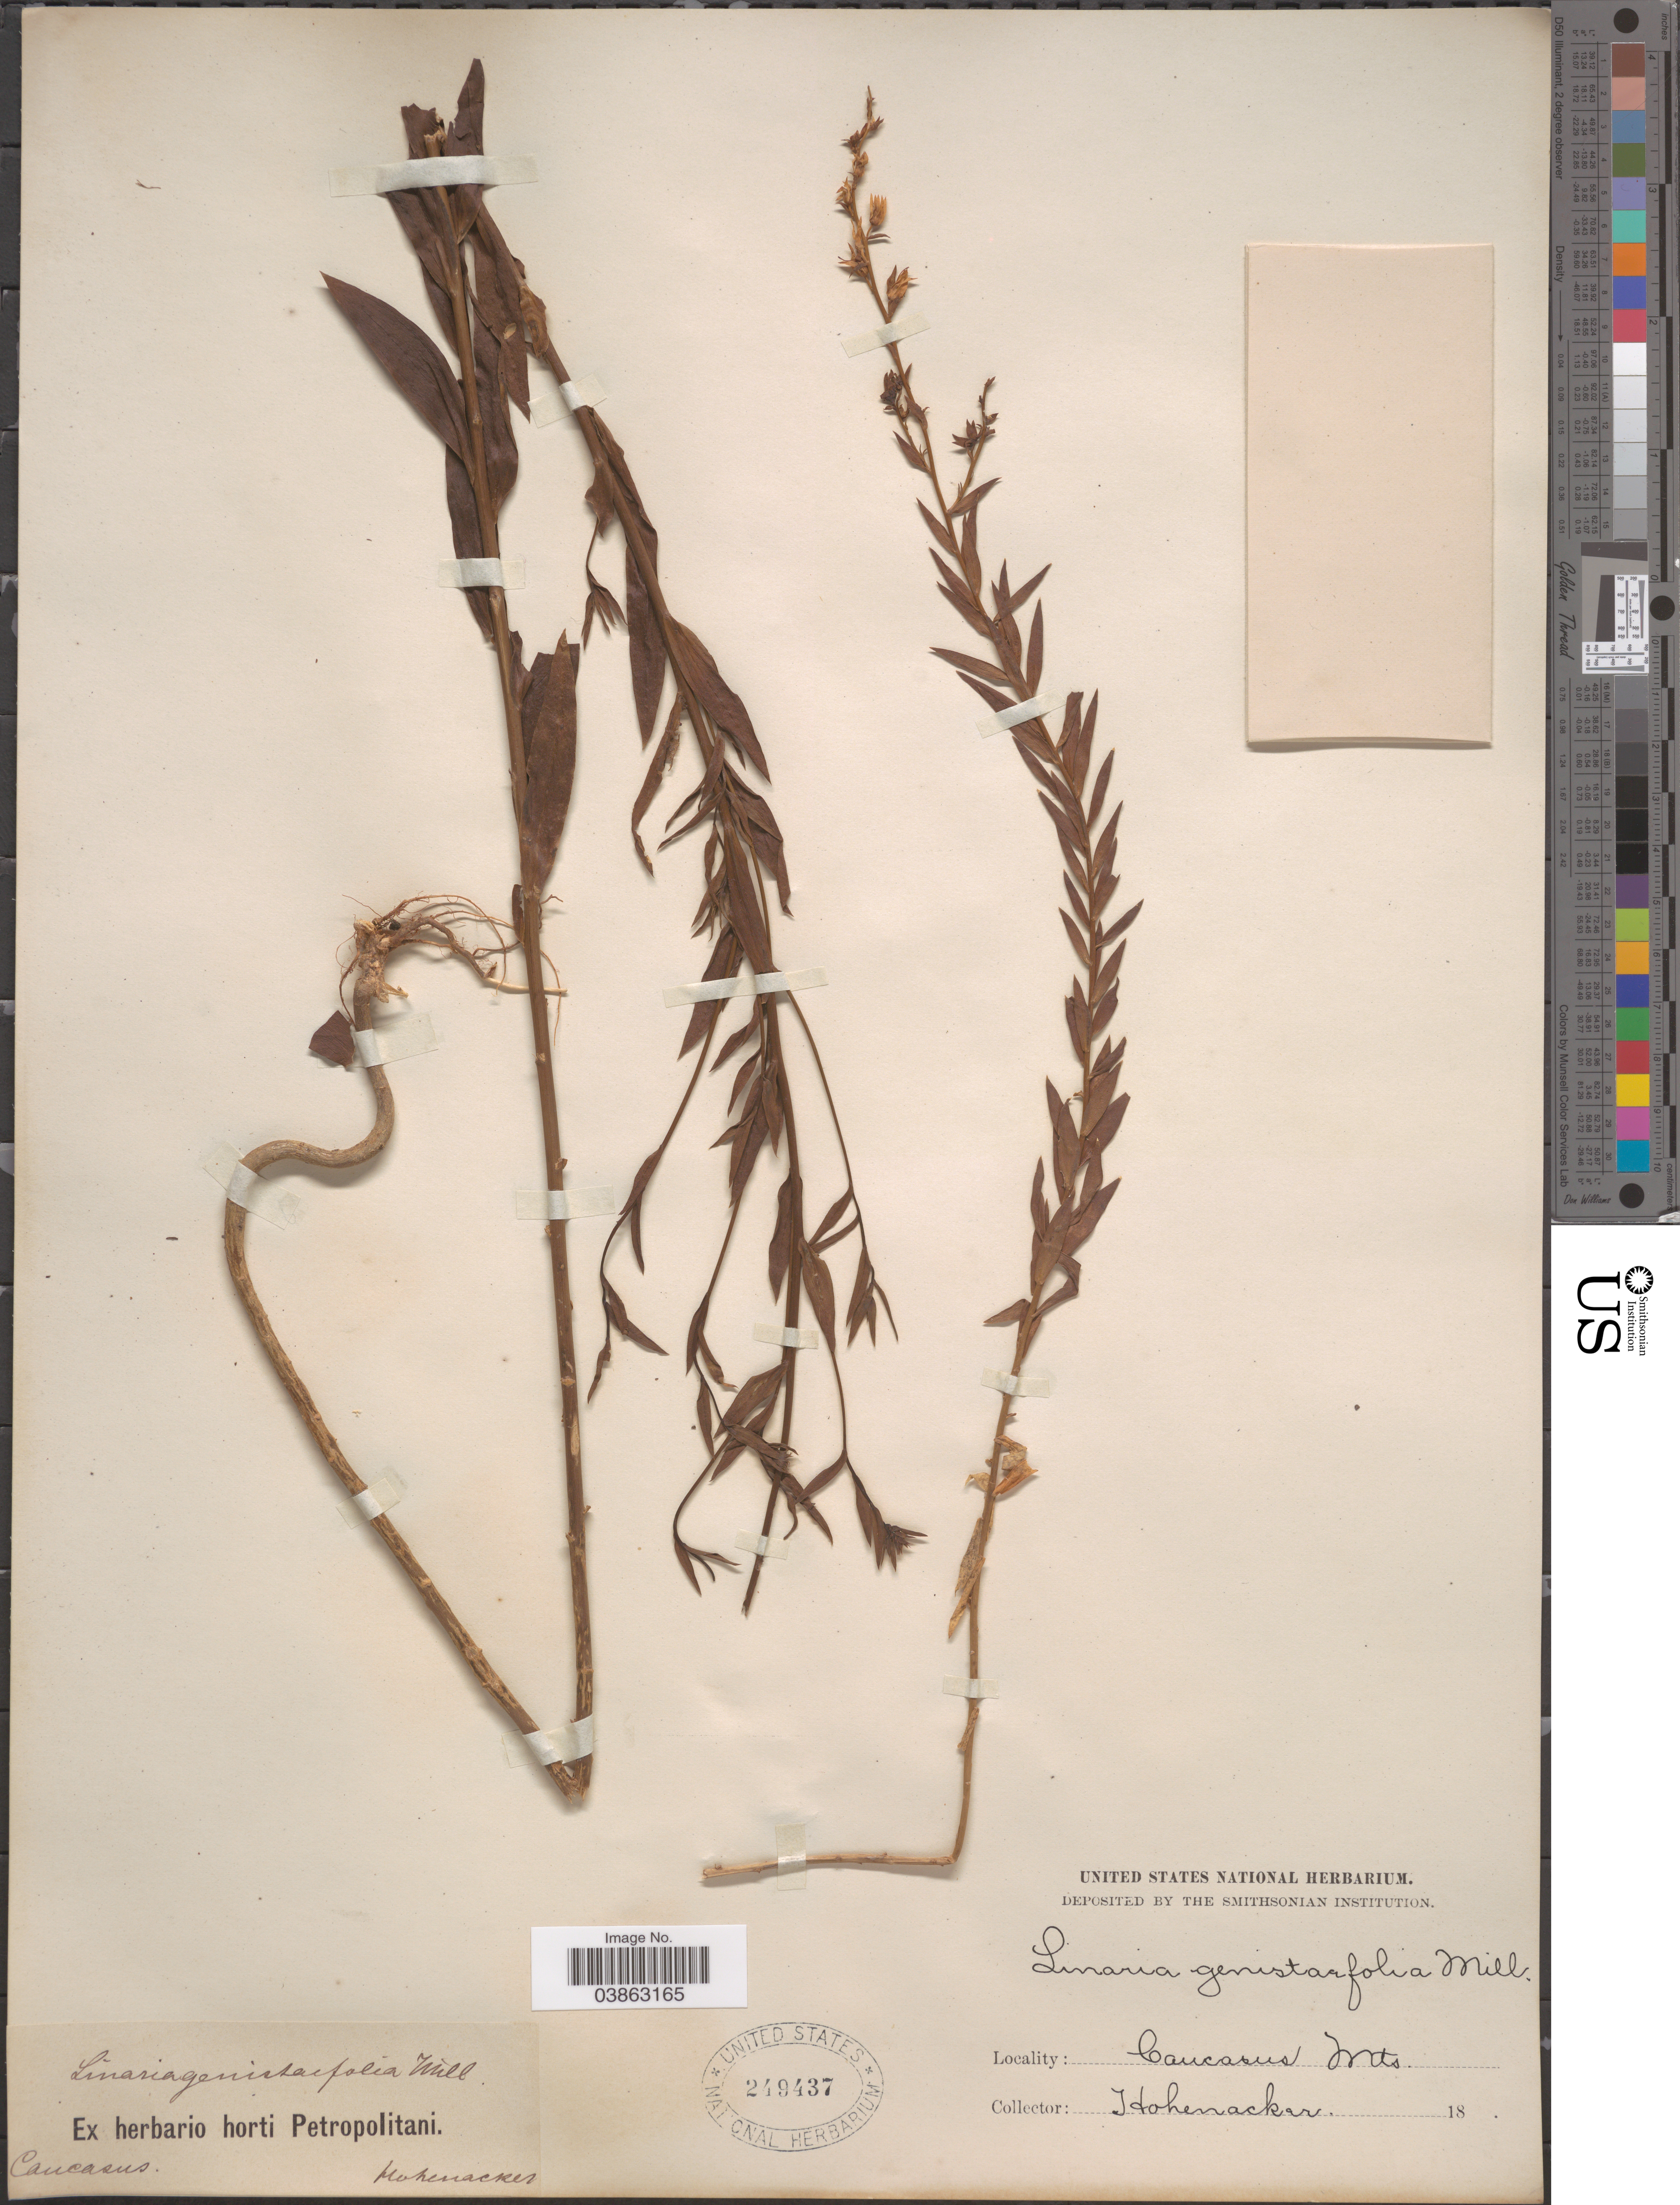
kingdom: Plantae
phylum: Tracheophyta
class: Magnoliopsida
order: Lamiales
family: Plantaginaceae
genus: Linaria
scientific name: Linaria genistifolia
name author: (L.) Mill.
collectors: Hohenacker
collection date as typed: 18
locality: Caucasus. Caucasus Mts.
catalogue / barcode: US 249437